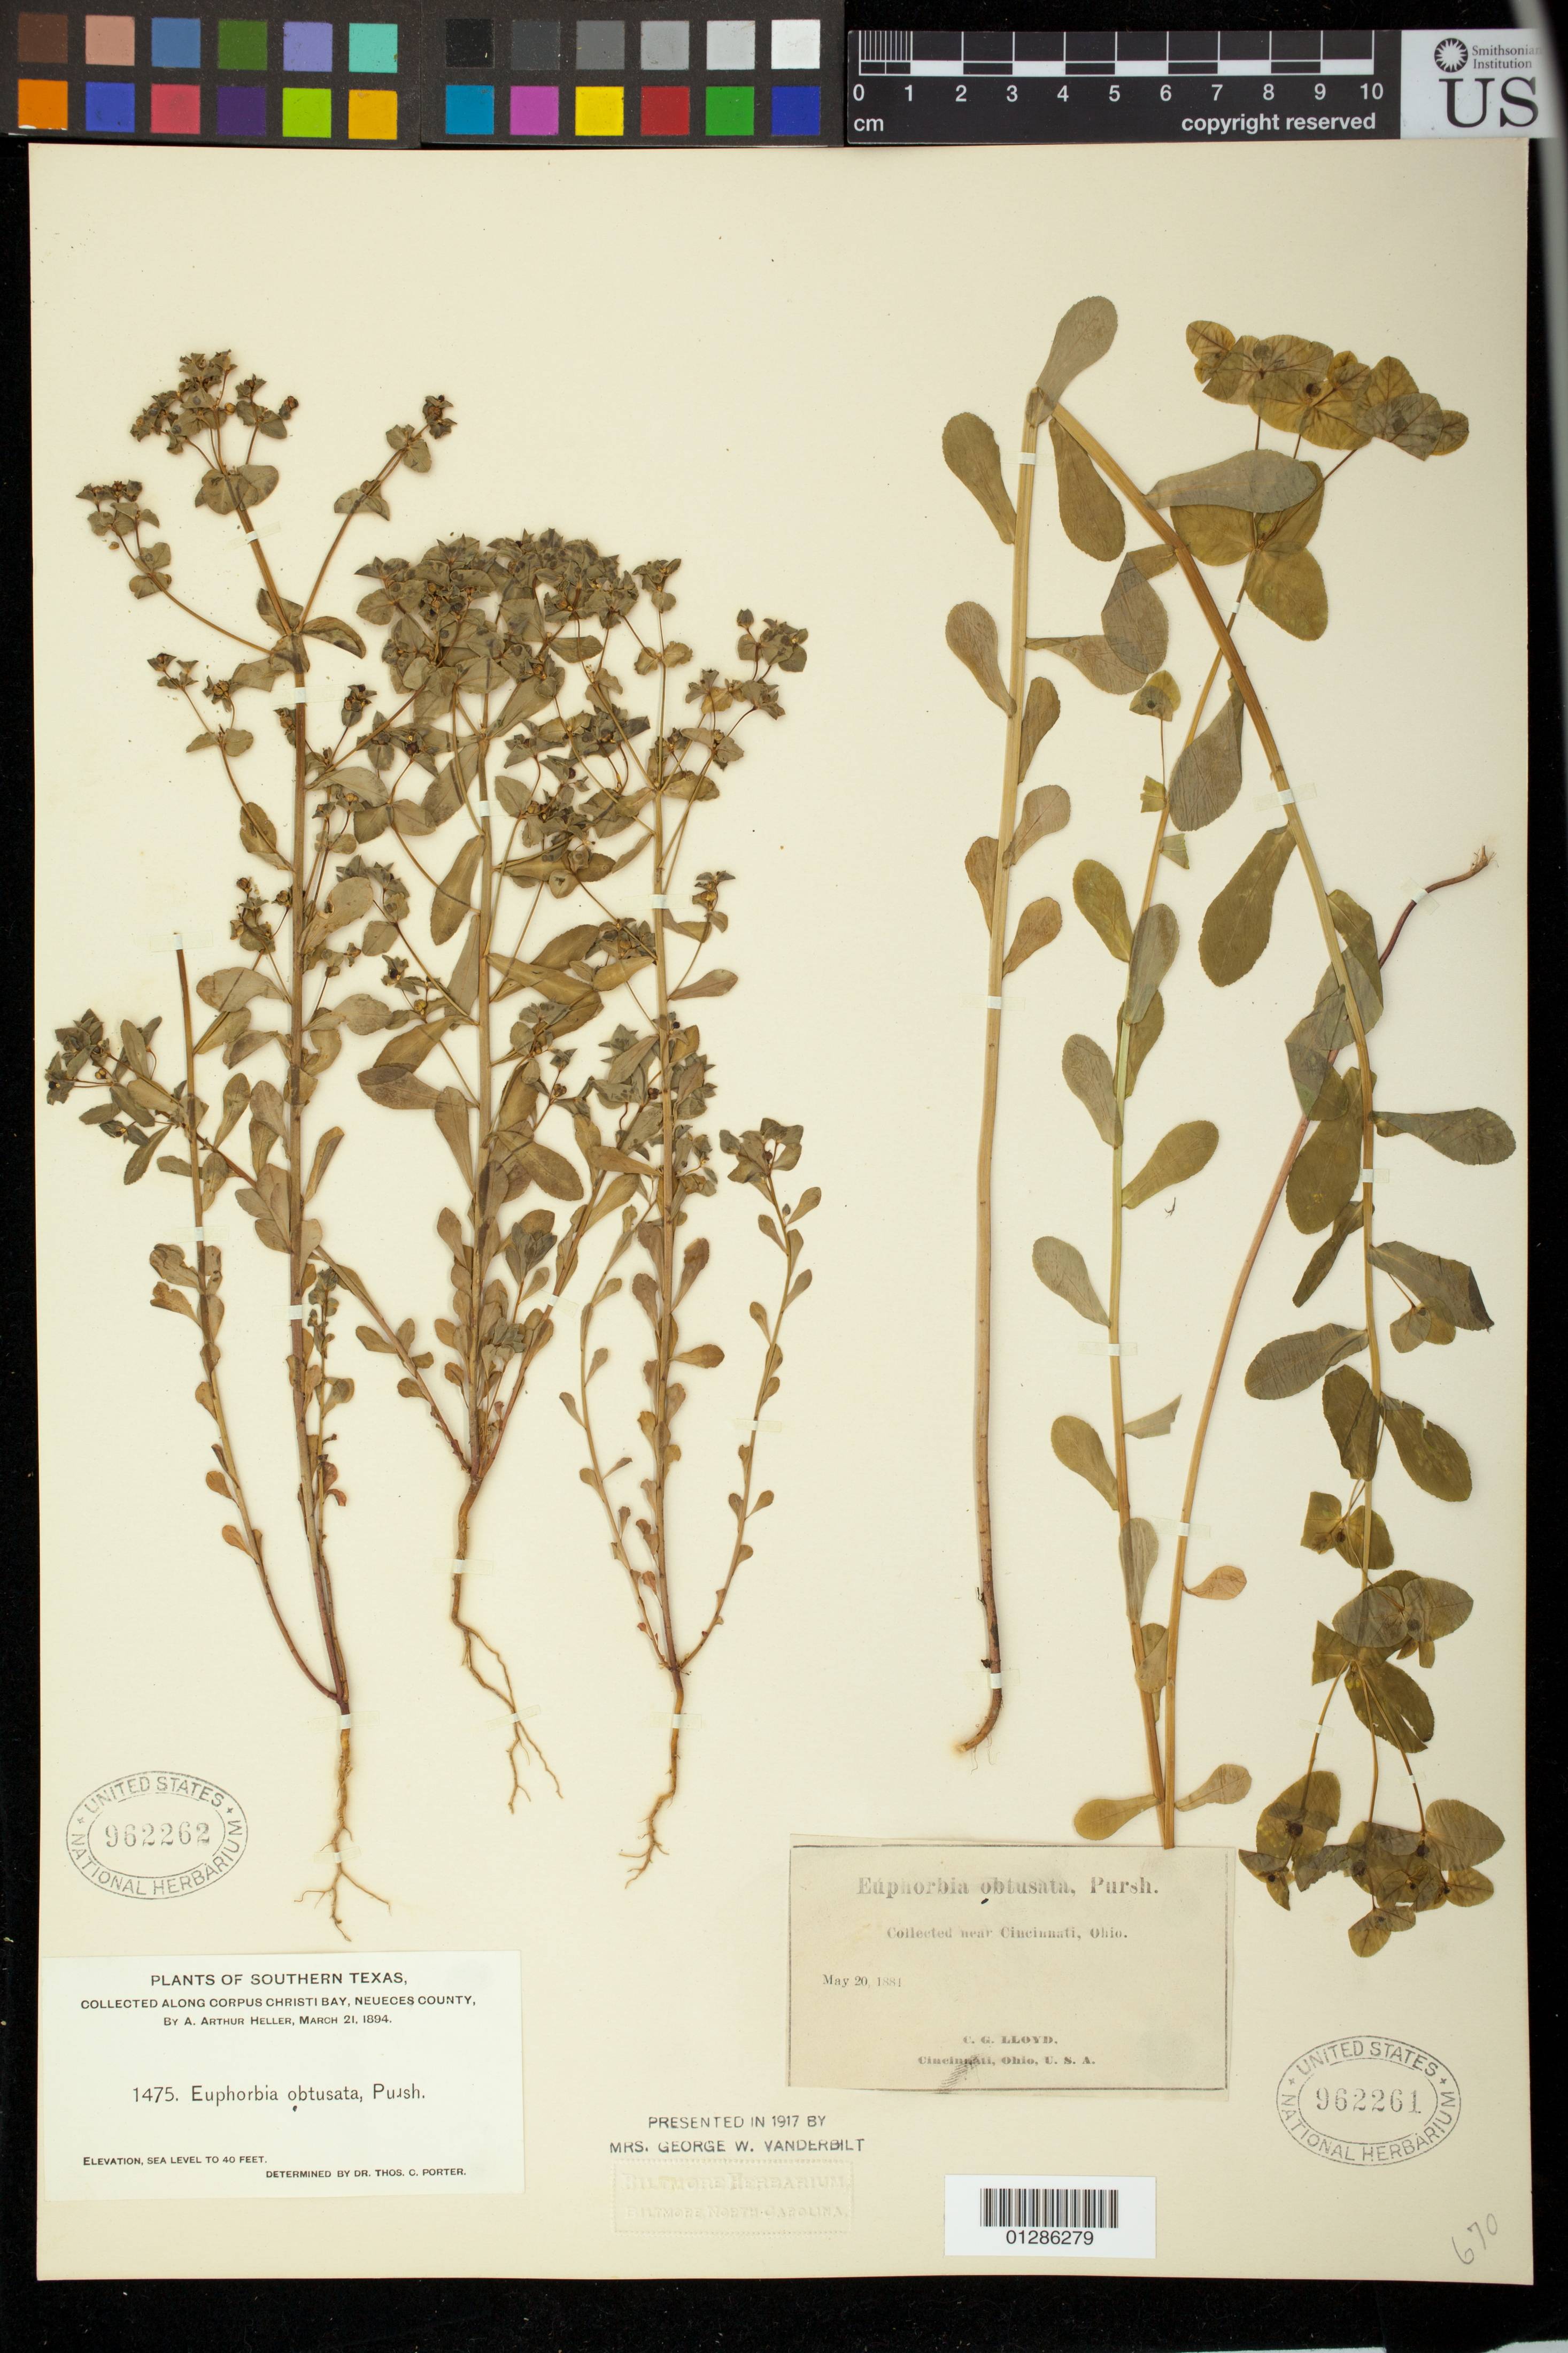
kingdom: Plantae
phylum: Tracheophyta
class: Magnoliopsida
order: Malpighiales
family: Euphorbiaceae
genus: Euphorbia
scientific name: Euphorbia spathulata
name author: Lam.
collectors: C. G. Lloyd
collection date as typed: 20 May 1881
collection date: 1881-05-20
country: United States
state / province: Ohio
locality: Cincinnati.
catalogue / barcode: US 962261-2